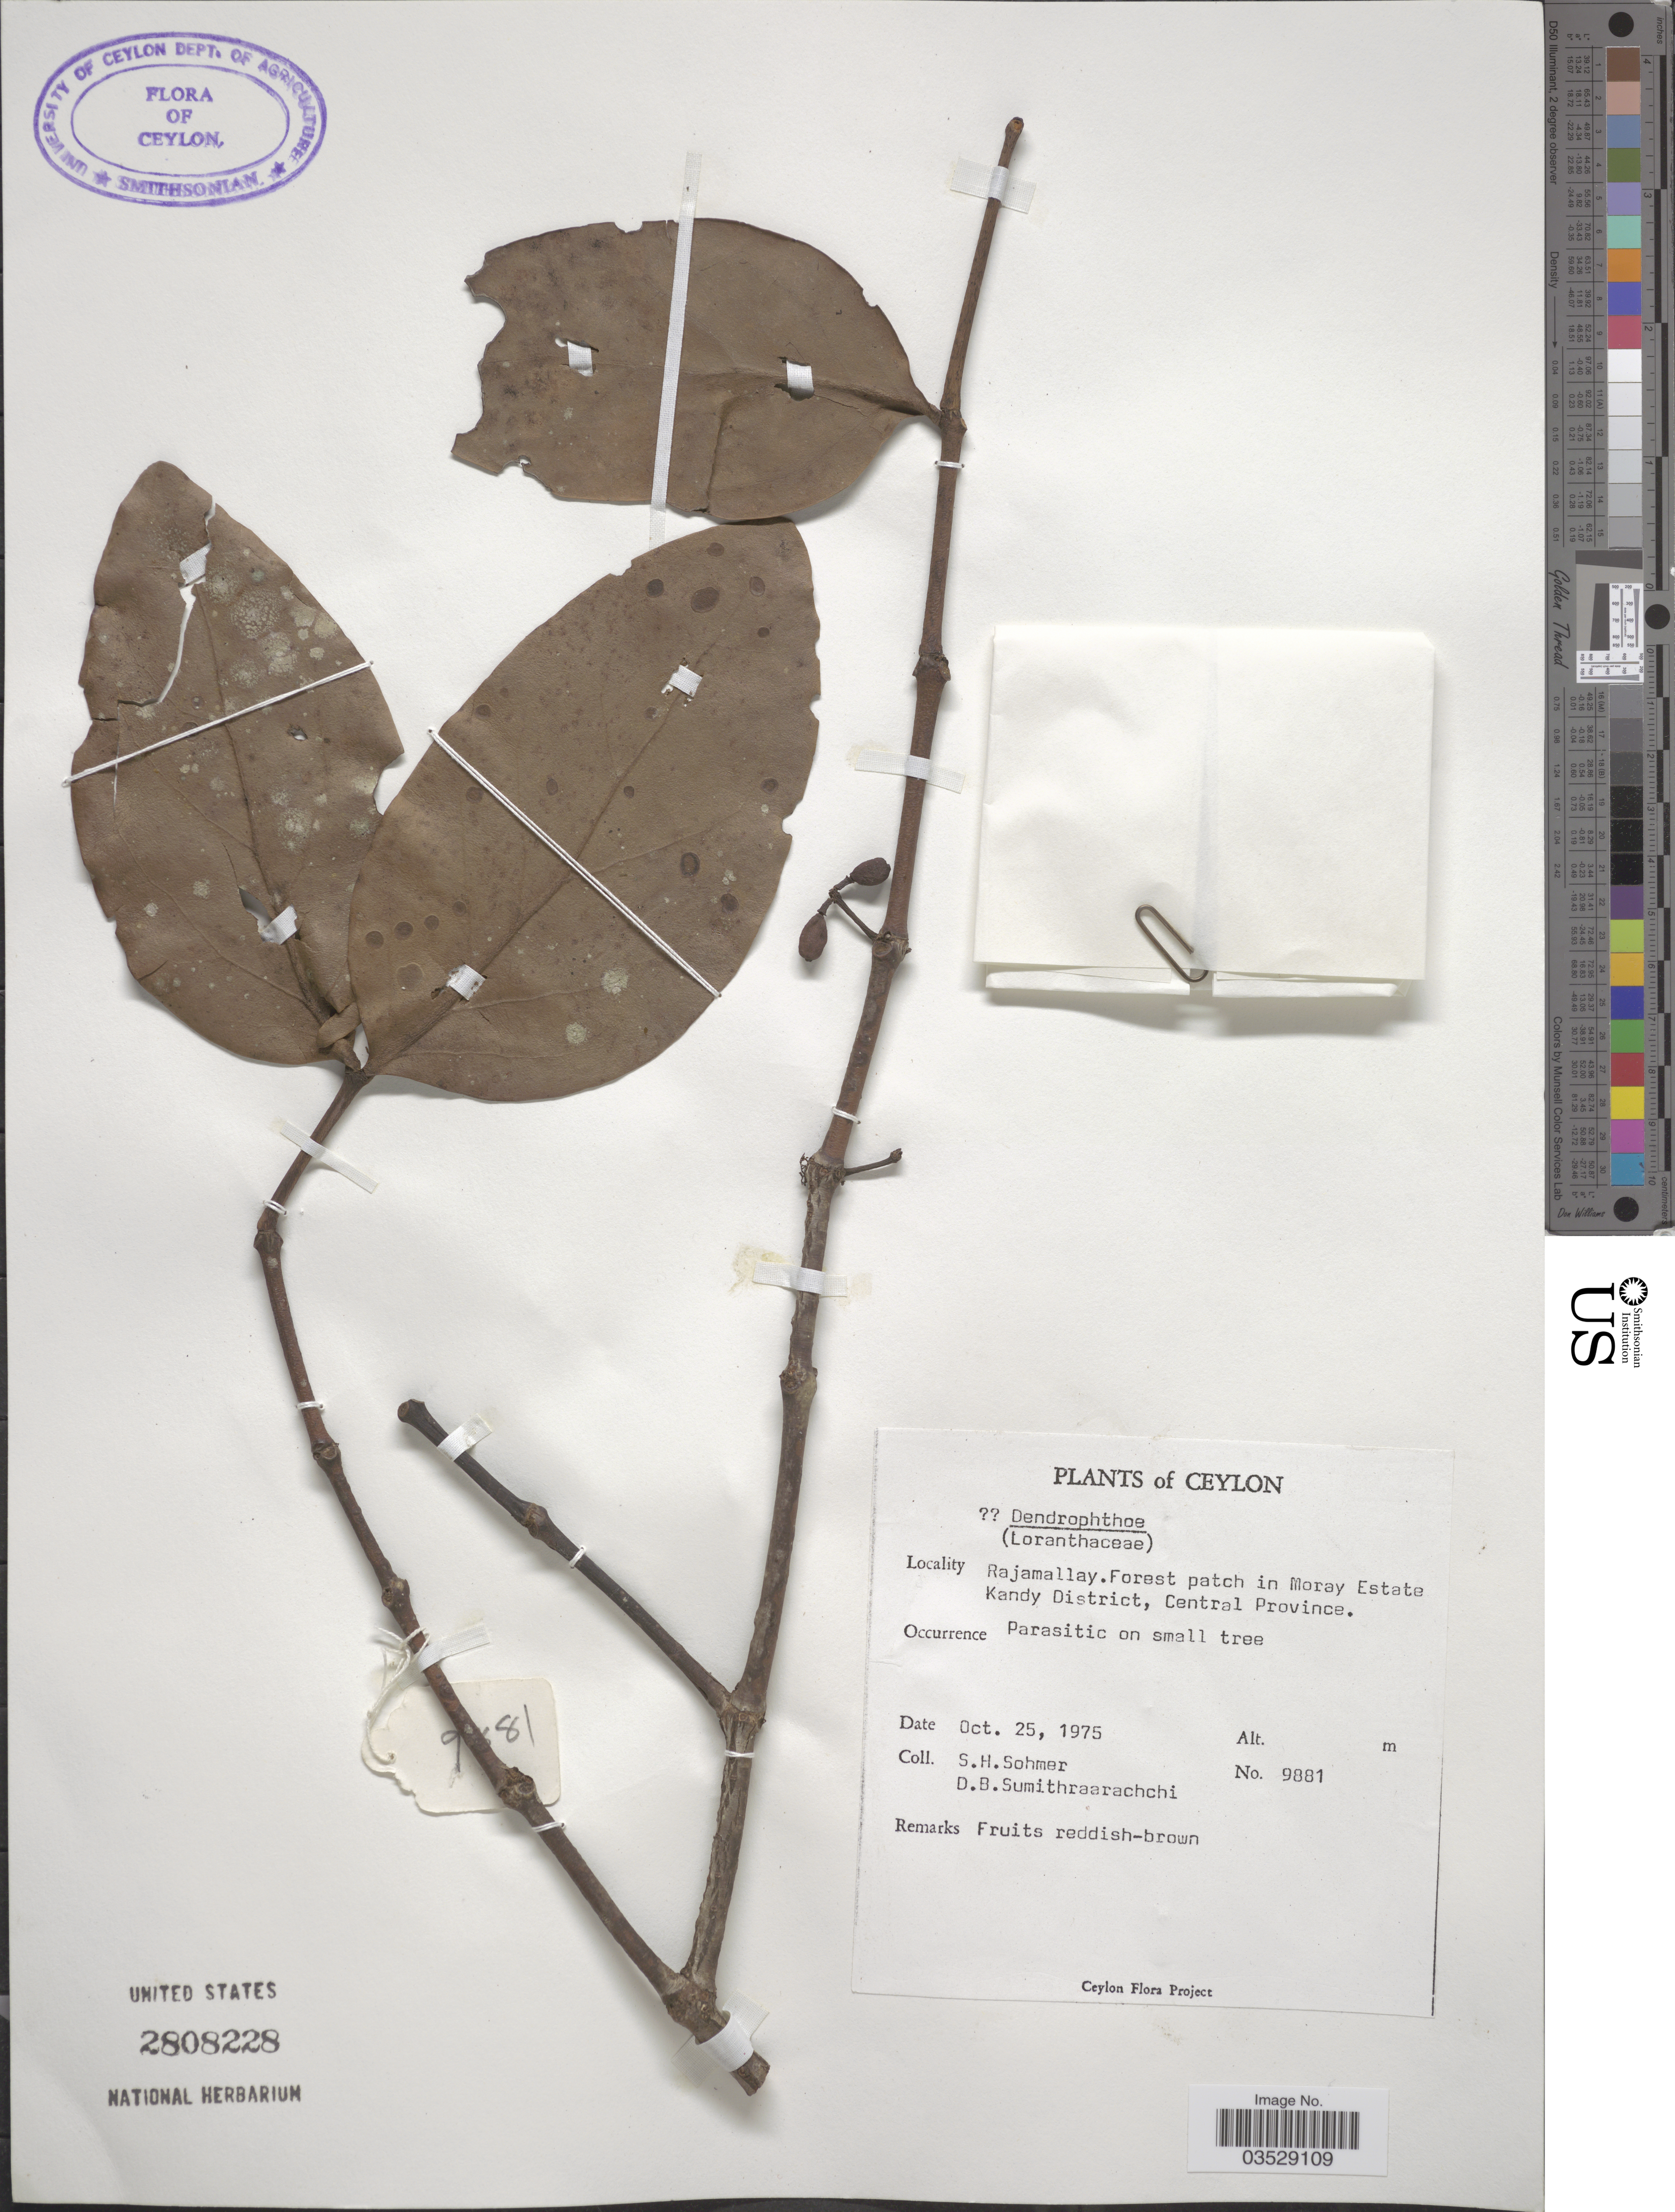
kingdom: Plantae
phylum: Tracheophyta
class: Magnoliopsida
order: Santalales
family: Loranthaceae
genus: Dendrophthoe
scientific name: Dendrophthoe sp.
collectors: S. H. Sohmer & D. B. Sumithraarachchi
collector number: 9881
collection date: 1975-10-25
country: Sri Lanka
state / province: Central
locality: Ceylon. Rajamallay. Forest patch in Moray Estate. Kandy District.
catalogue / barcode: US 2808228